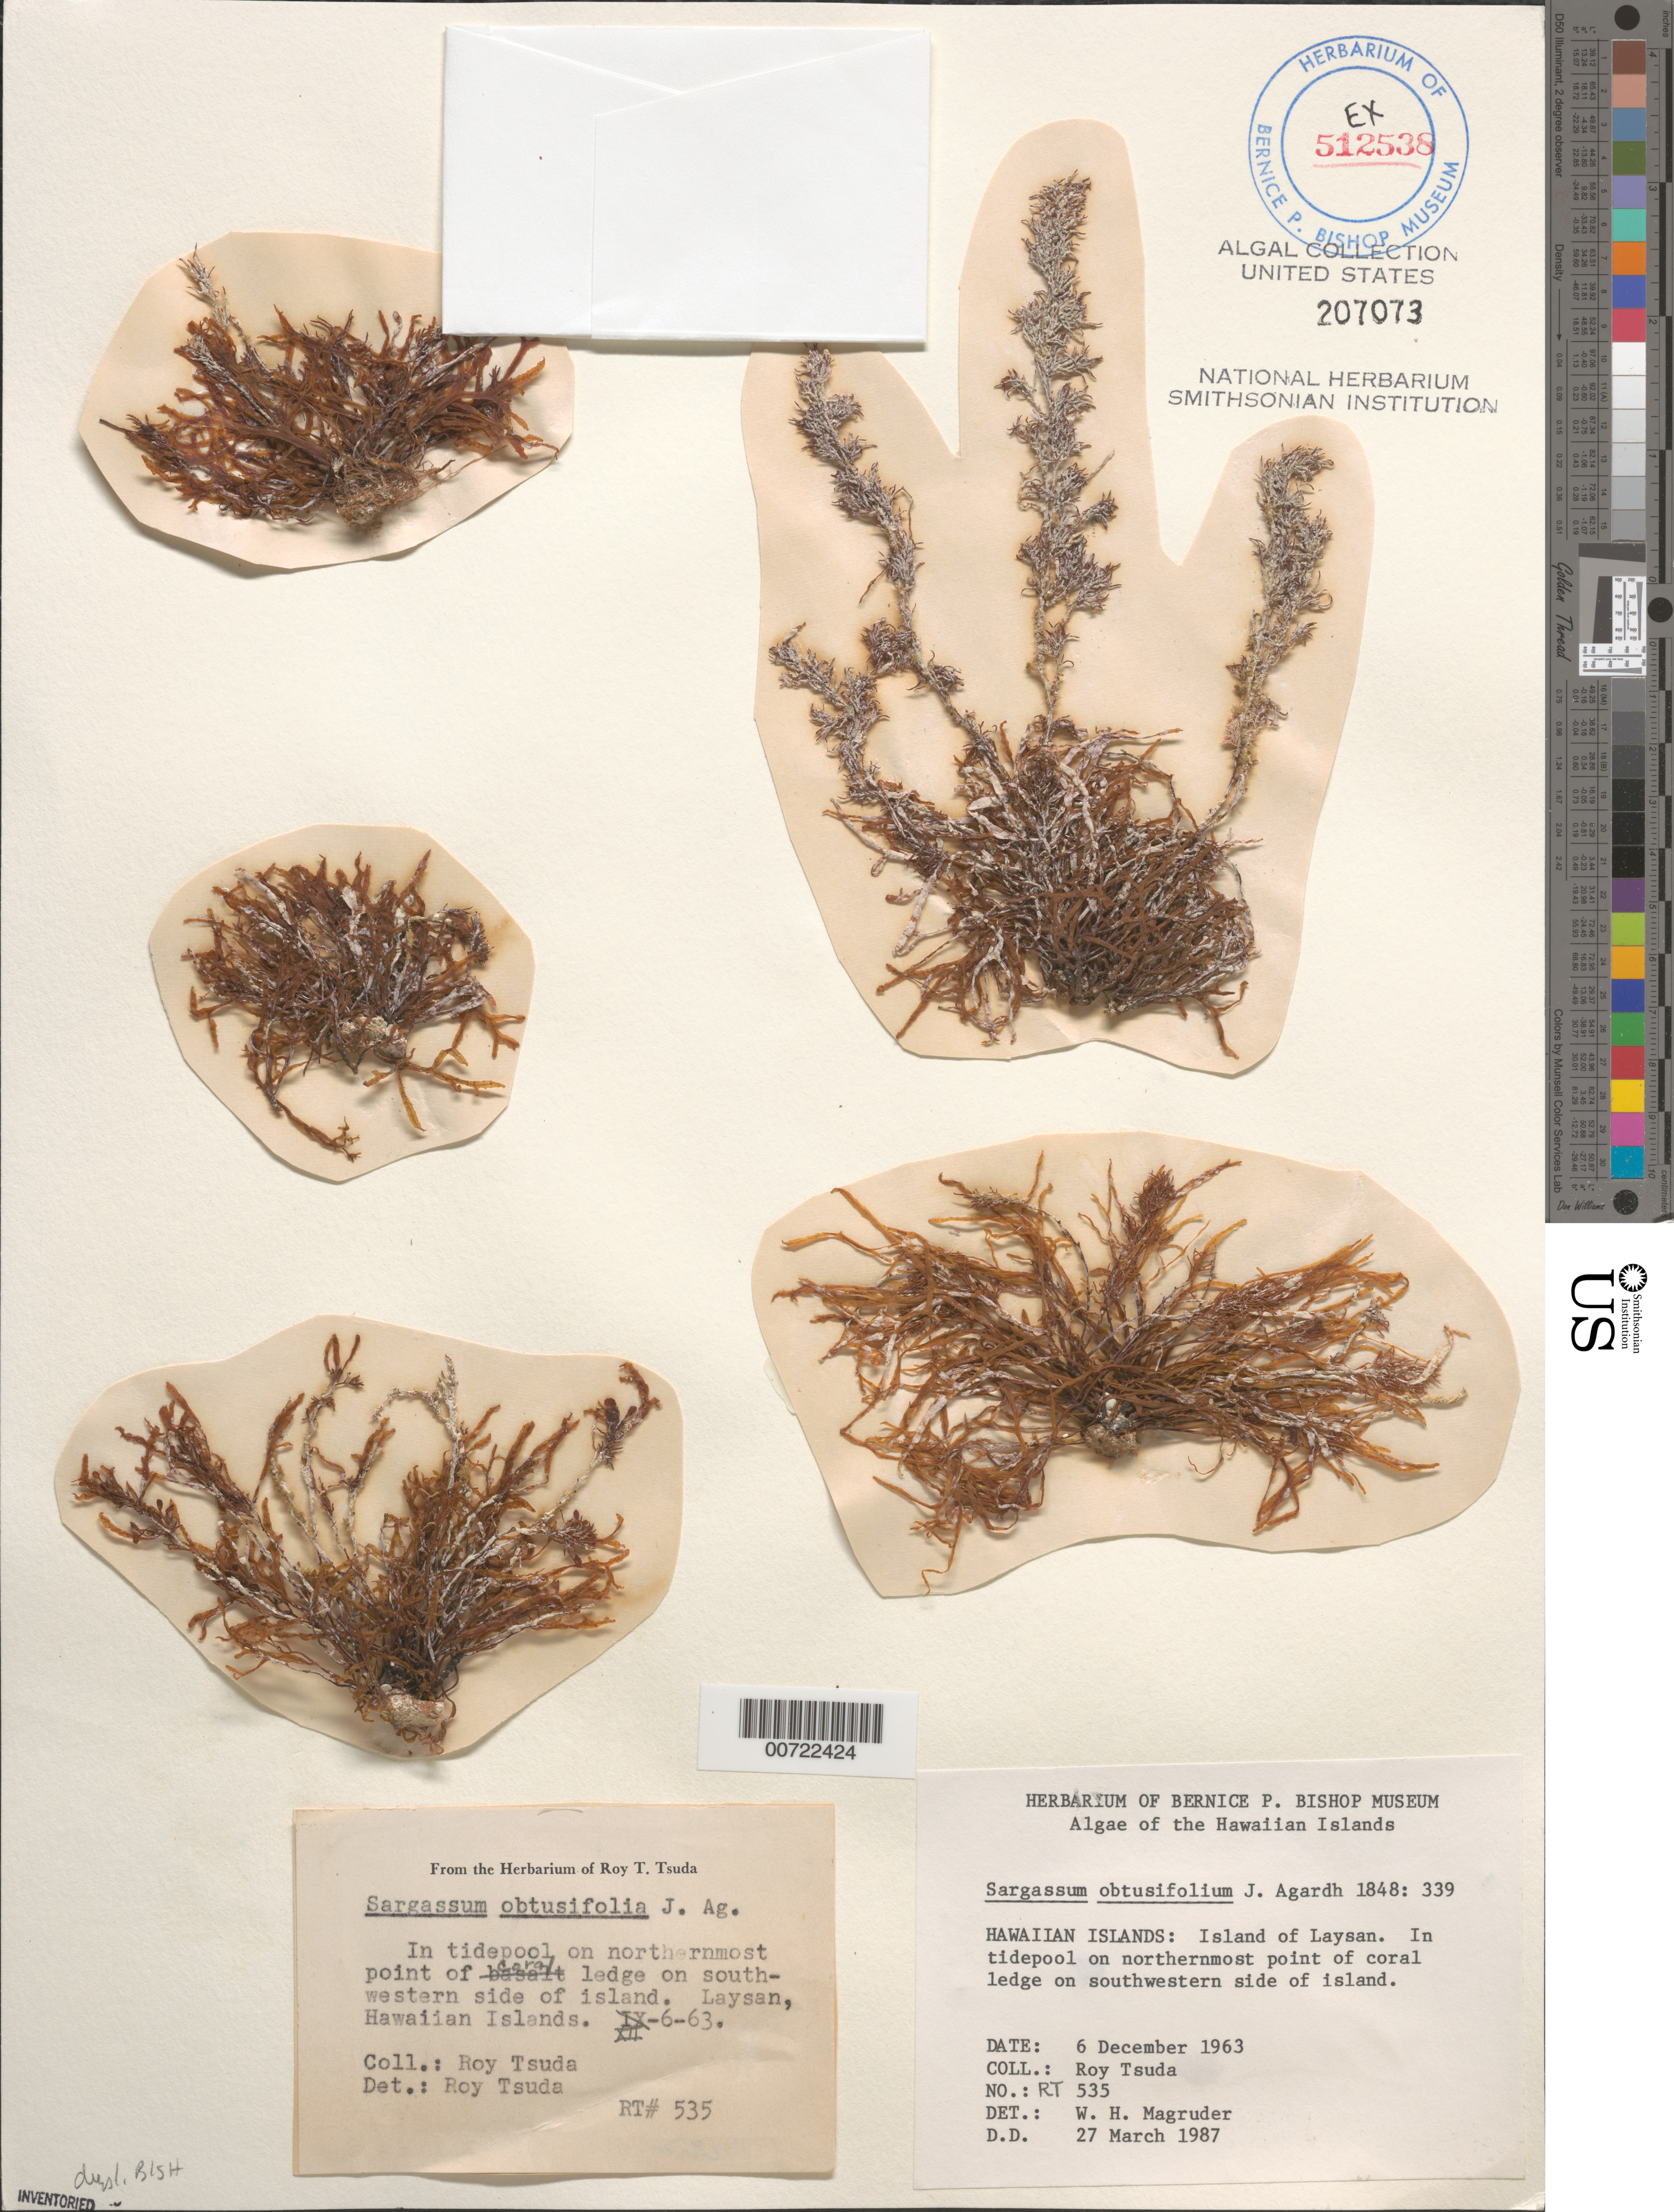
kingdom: Chromista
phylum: Ochrophyta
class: Phaeophyceae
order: Fucales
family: Sargassaceae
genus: Sargassum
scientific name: Sargassum obtusifolium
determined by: Magruder, W. H.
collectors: R. Tsuda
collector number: RT 535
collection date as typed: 06 Dec 1963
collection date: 1963-12-06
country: United States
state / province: Hawaii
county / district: Honolulu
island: Laysan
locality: Southwestern side of island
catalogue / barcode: US 207073